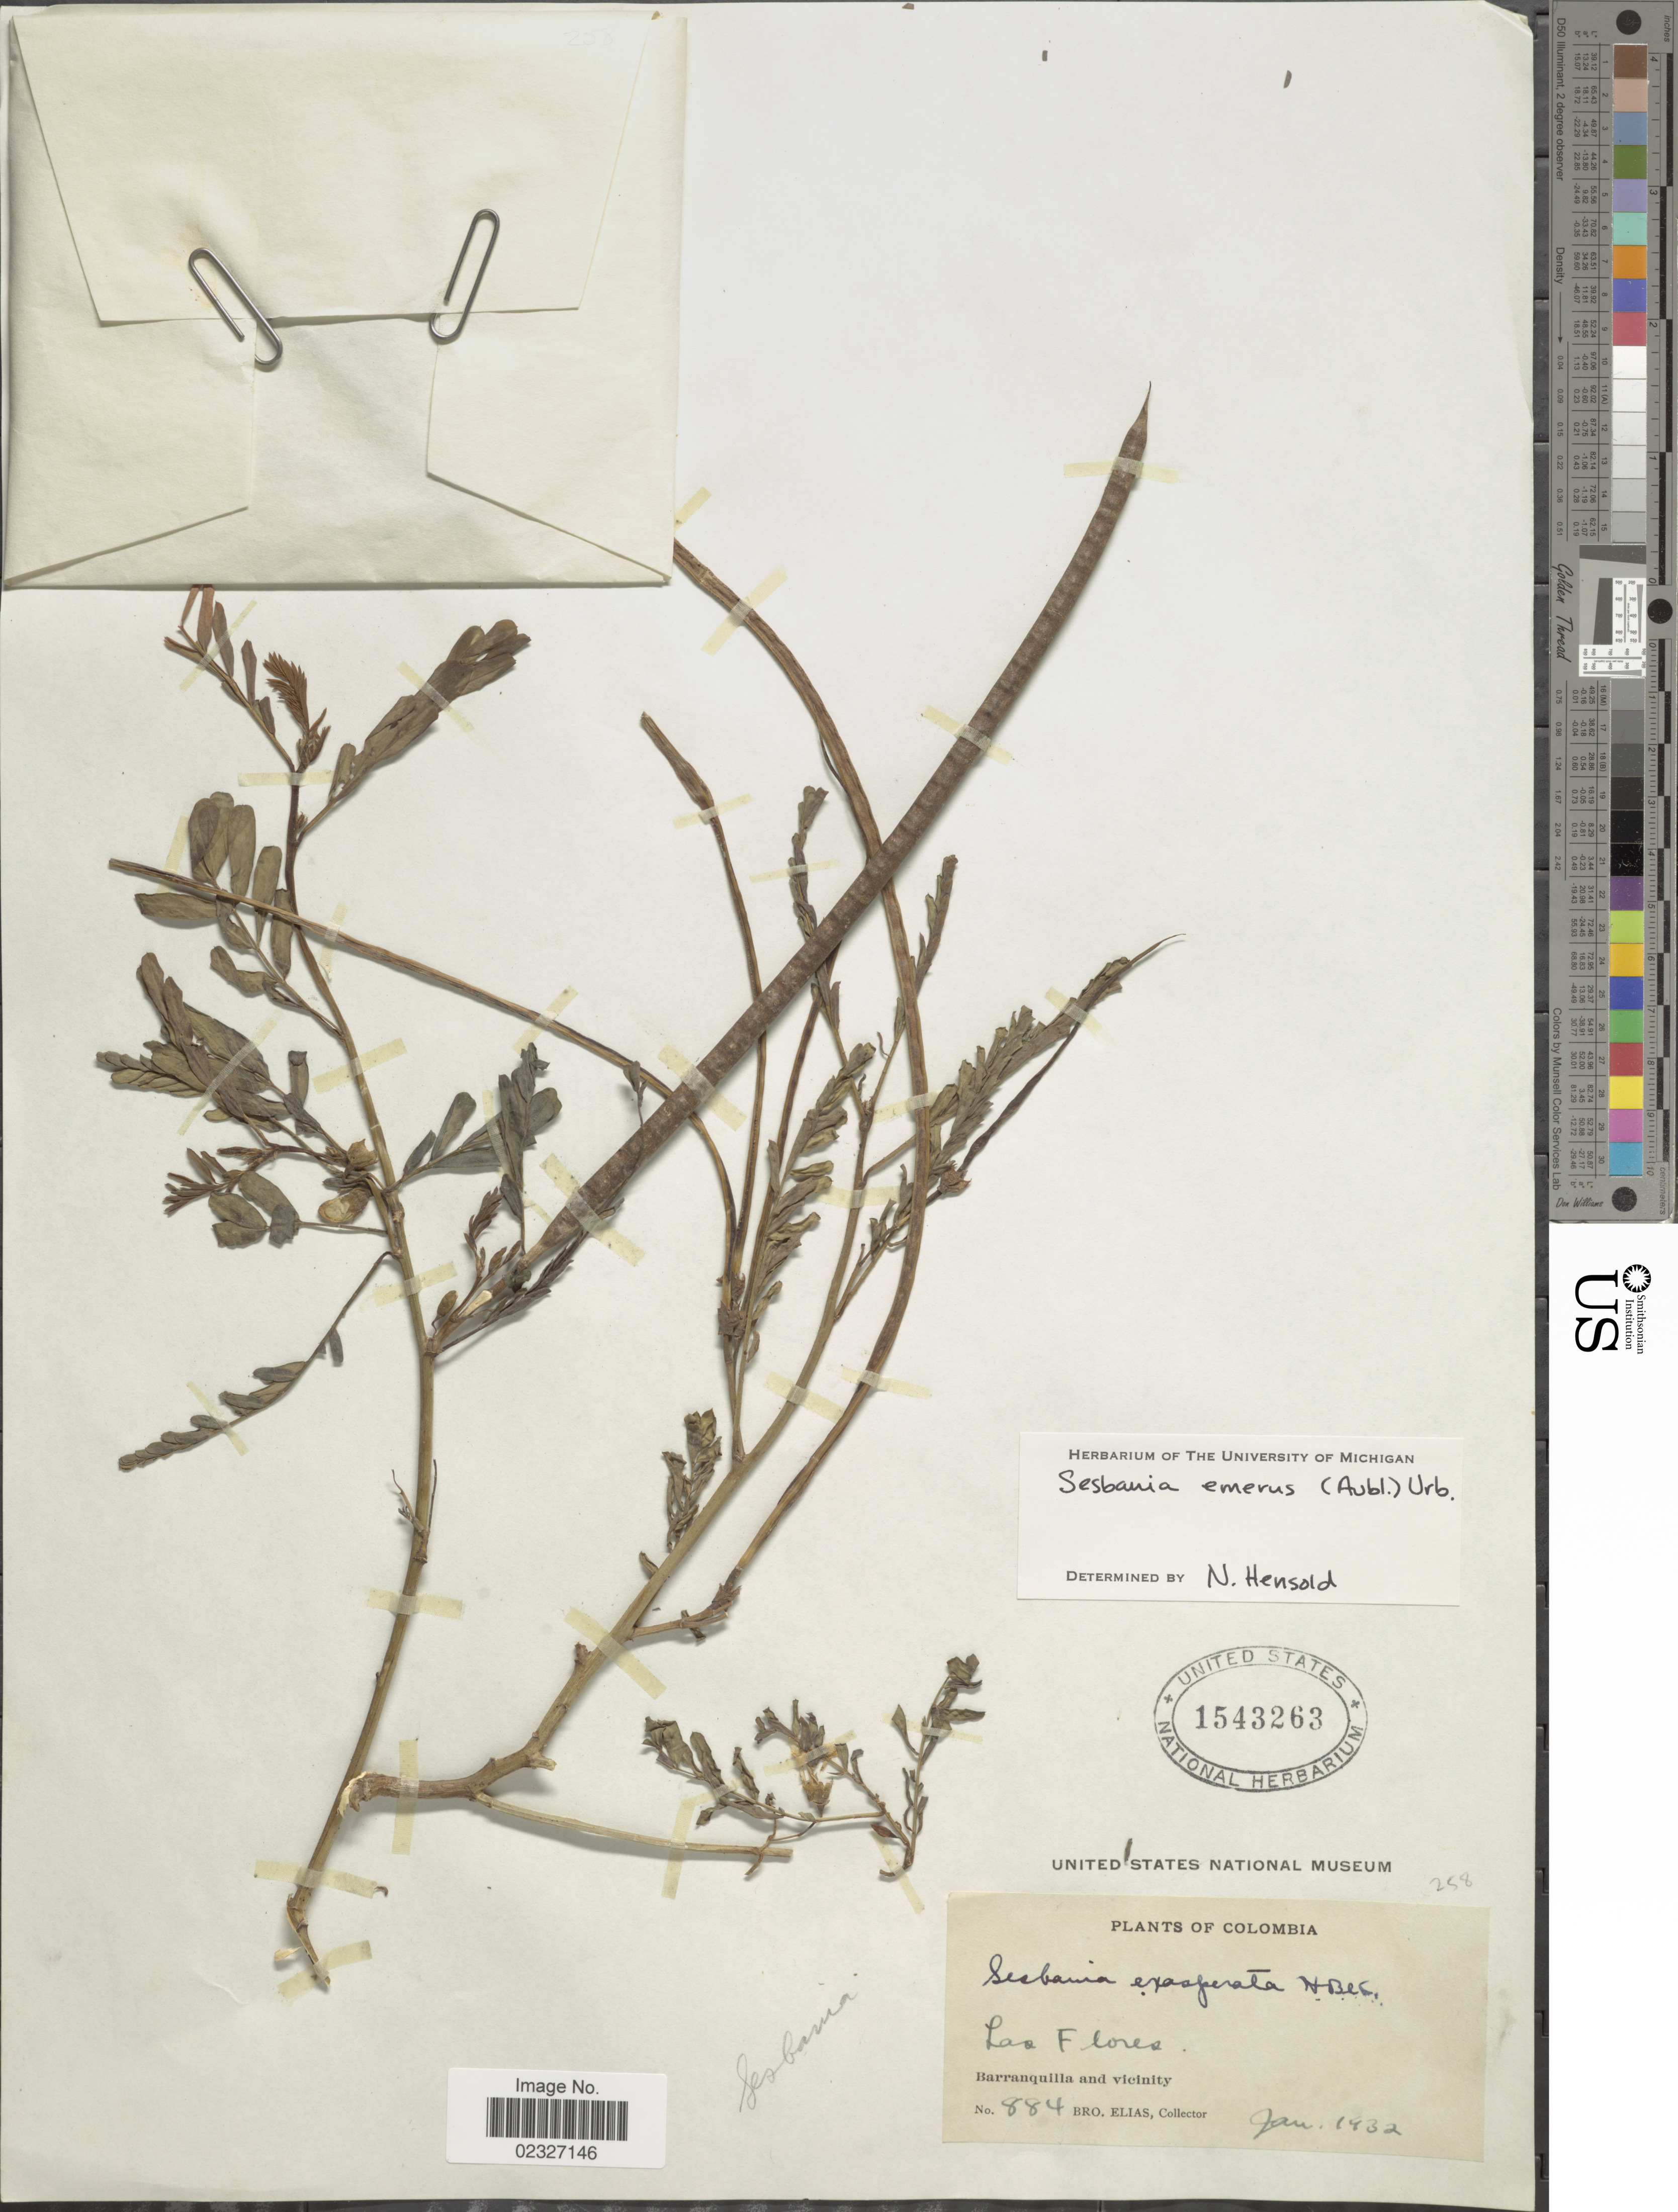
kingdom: Plantae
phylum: Tracheophyta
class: Magnoliopsida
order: Fabales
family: Fabaceae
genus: Sesbania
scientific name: Sesbania emerus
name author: (Aubl.) Urb.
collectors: Bro. Elias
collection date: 1932-01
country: Colombia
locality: Las Flores, Barranquila and vicinity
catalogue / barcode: US 1543263